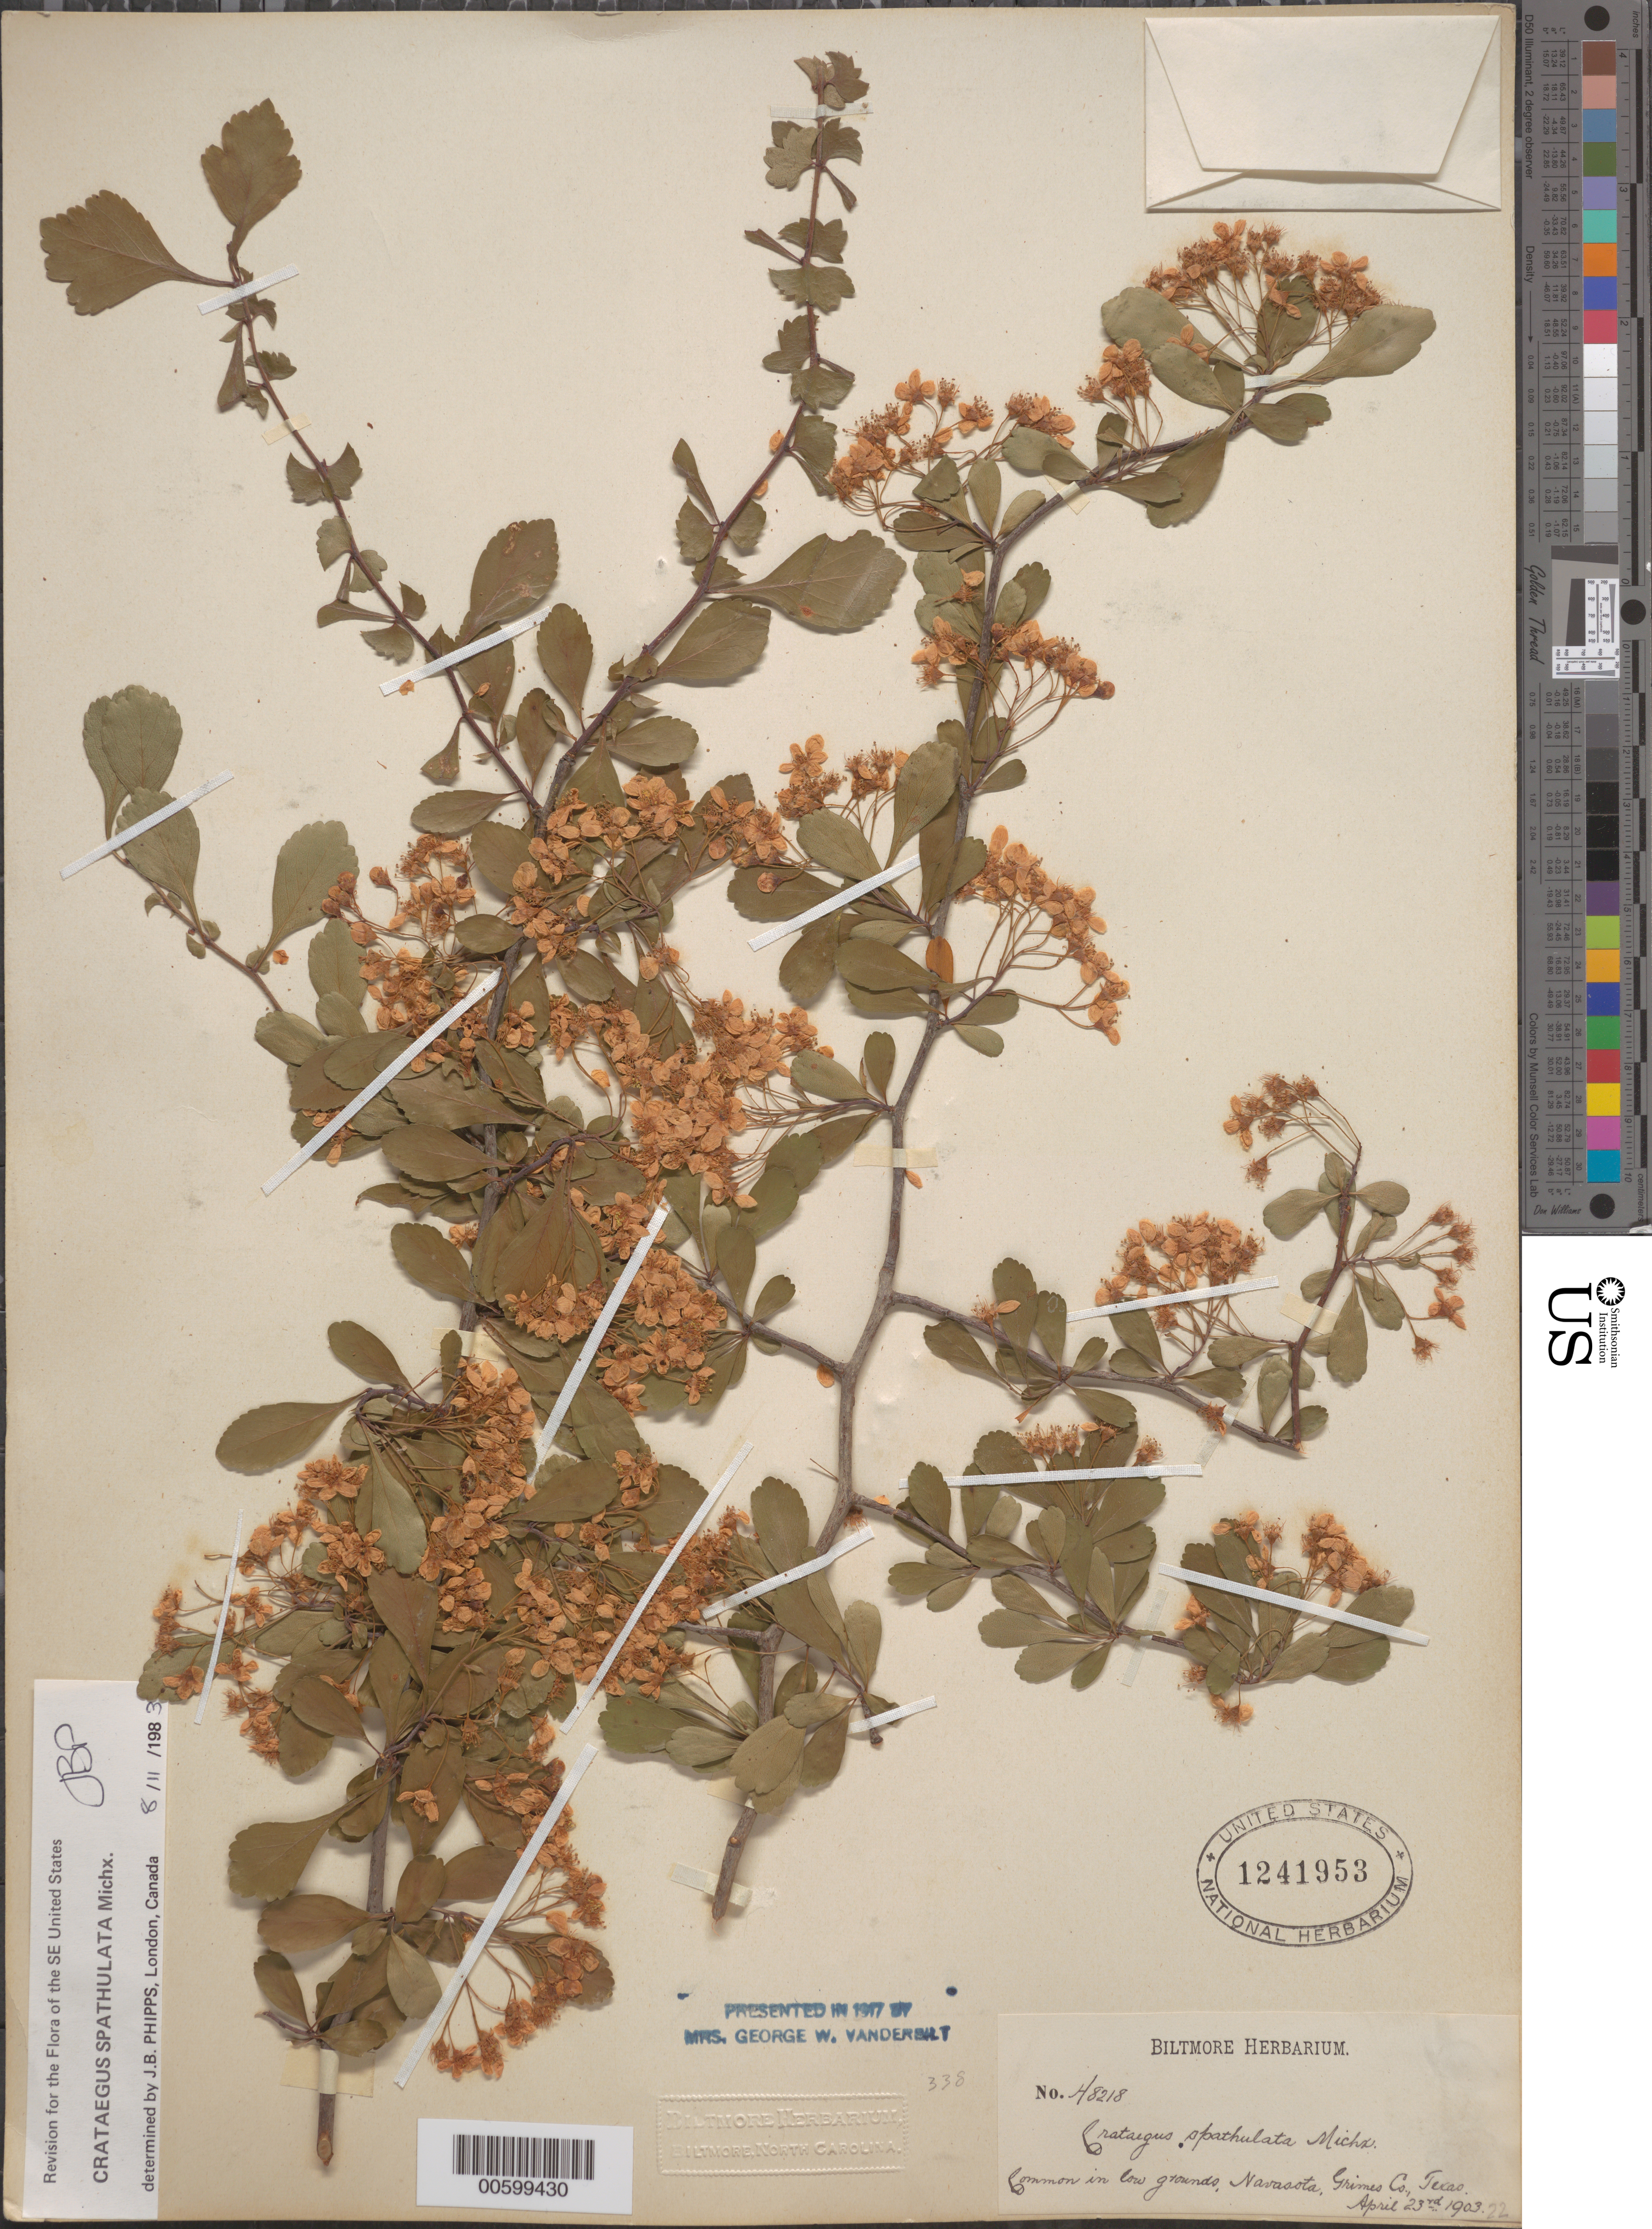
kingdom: Plantae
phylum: Tracheophyta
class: Magnoliopsida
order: Rosales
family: Rosaceae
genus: Crataegus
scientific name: Crataegus spathulata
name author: Michx.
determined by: Phipps, James B., (UWO), University of Western Ontario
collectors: ex herb. Biltmore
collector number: H8218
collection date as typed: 23 Apr 1903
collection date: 1903-04-23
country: United States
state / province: Texas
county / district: Grimes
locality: Navasota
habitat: Low ground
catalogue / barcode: US 1241953